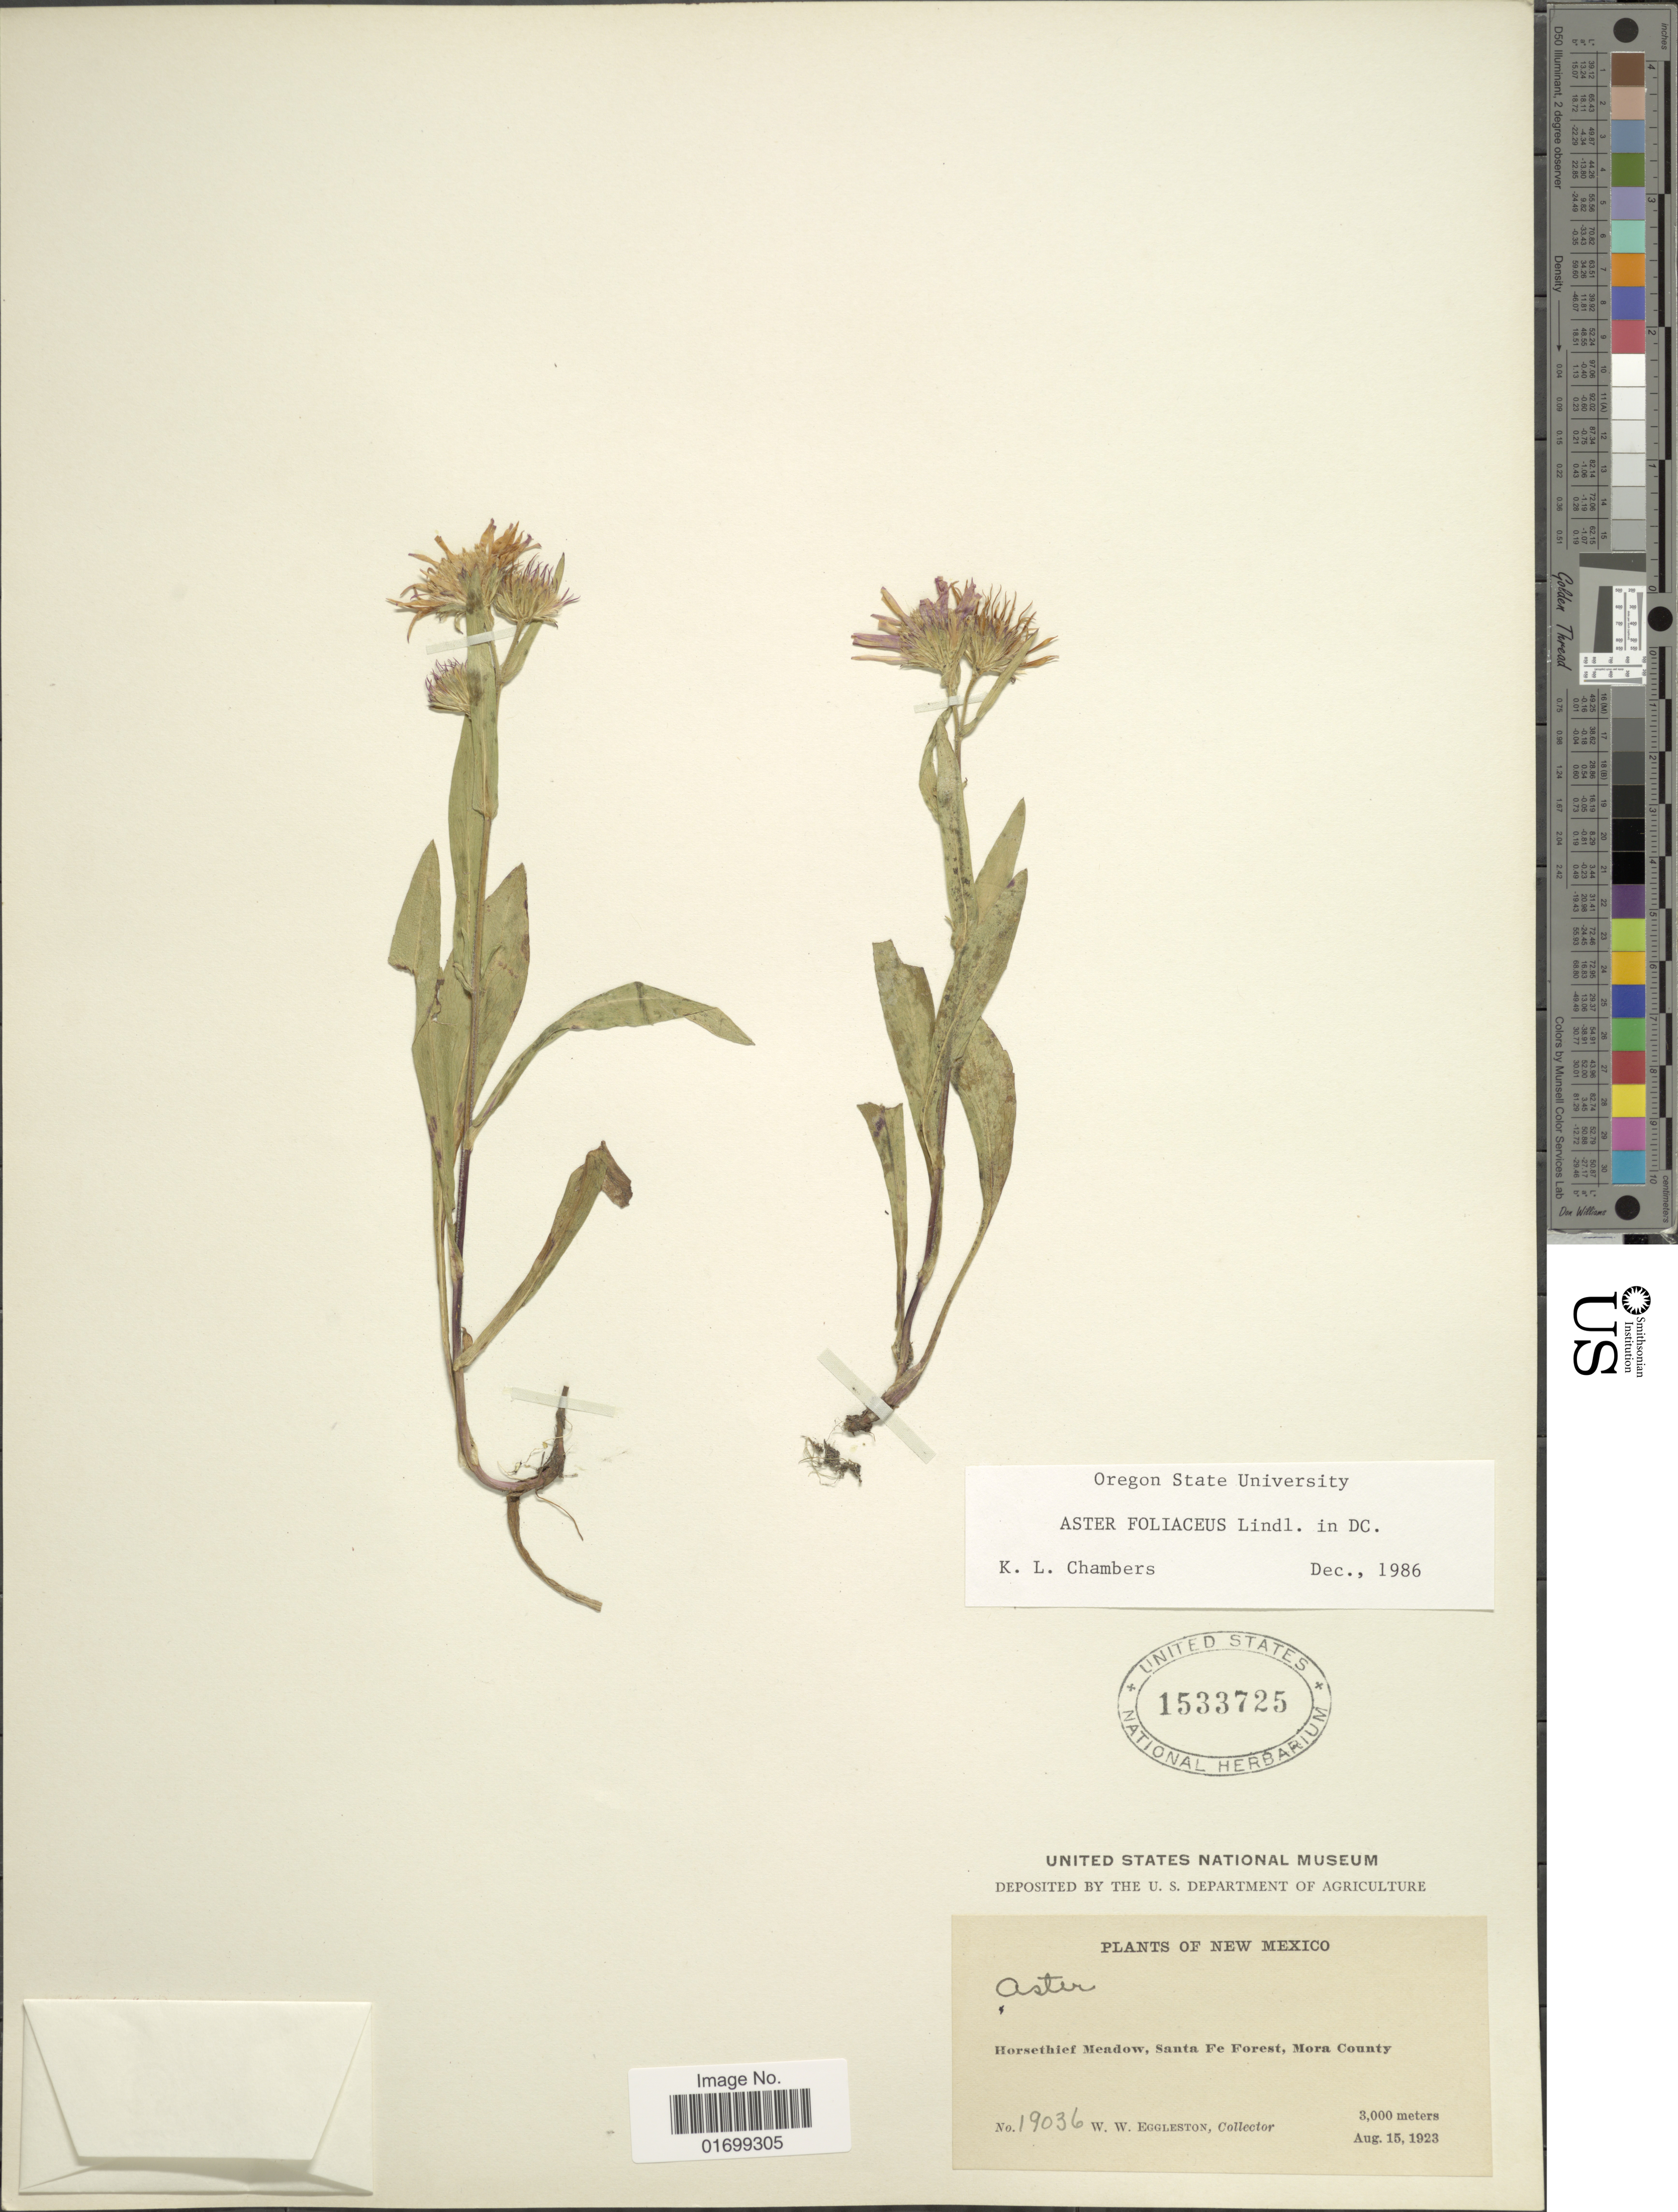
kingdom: Plantae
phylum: Tracheophyta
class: Magnoliopsida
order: Asterales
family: Asteraceae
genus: Symphyotrichum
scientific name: Symphyotrichum foliaceum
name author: (Lindl. ex DC.) G.L. Nesom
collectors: W. W. Eggleston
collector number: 19036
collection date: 1923-08-15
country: United States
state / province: New Mexico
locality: Horsethief Meadow, Santa Fe Forest, Mora County.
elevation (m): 3000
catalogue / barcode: US 1533725